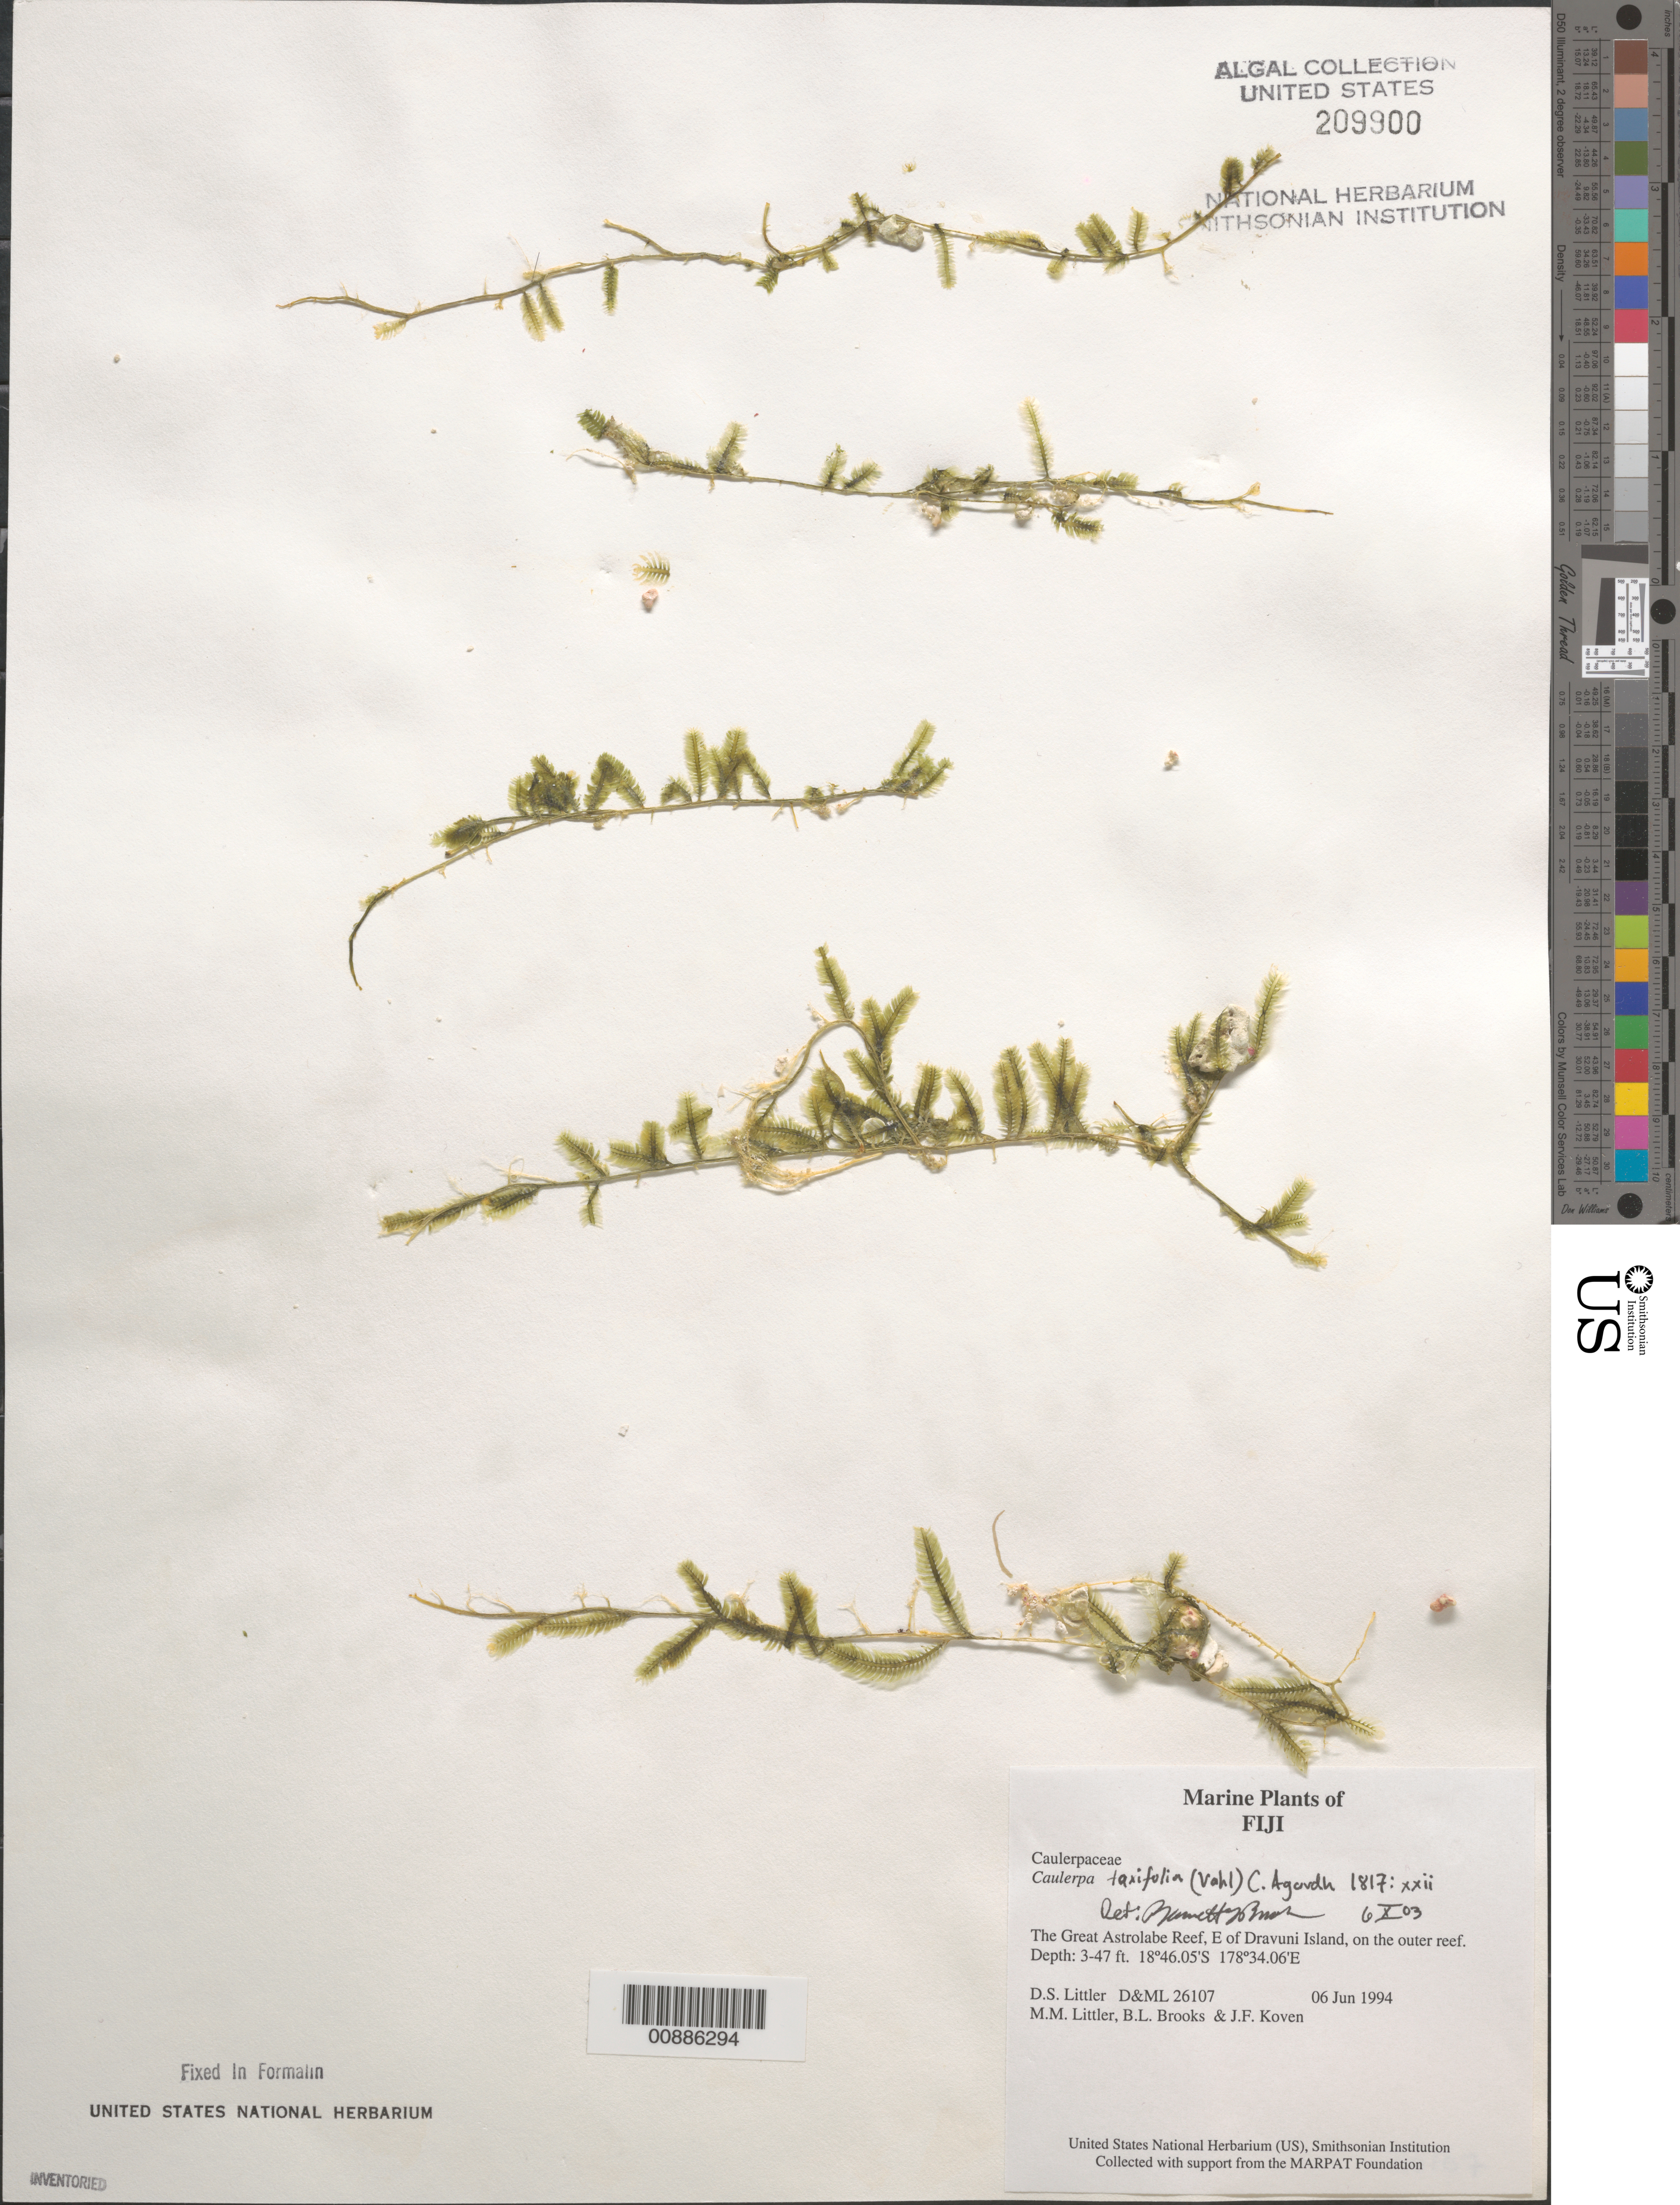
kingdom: Plantae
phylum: Chlorophyta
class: Ulvophyceae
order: Bryopsidales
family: Caulerpaceae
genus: Caulerpa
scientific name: Caulerpa taxifolia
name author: (M. Vahl) C. Agardh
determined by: Brooks, B. L., (BOT), Smithsonian Institution - National Museum of Natural History (UNITED STATES)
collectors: D. S. Littler, M. M. Littler, B. Brooks & J. Koven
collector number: D&ML 26107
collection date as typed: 06 Jun 1994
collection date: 1994-06-06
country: Fiji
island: Dravuni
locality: Great Astrolabe Reef, east of island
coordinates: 18 46.05'S, 178 34.06'E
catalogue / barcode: US 209900